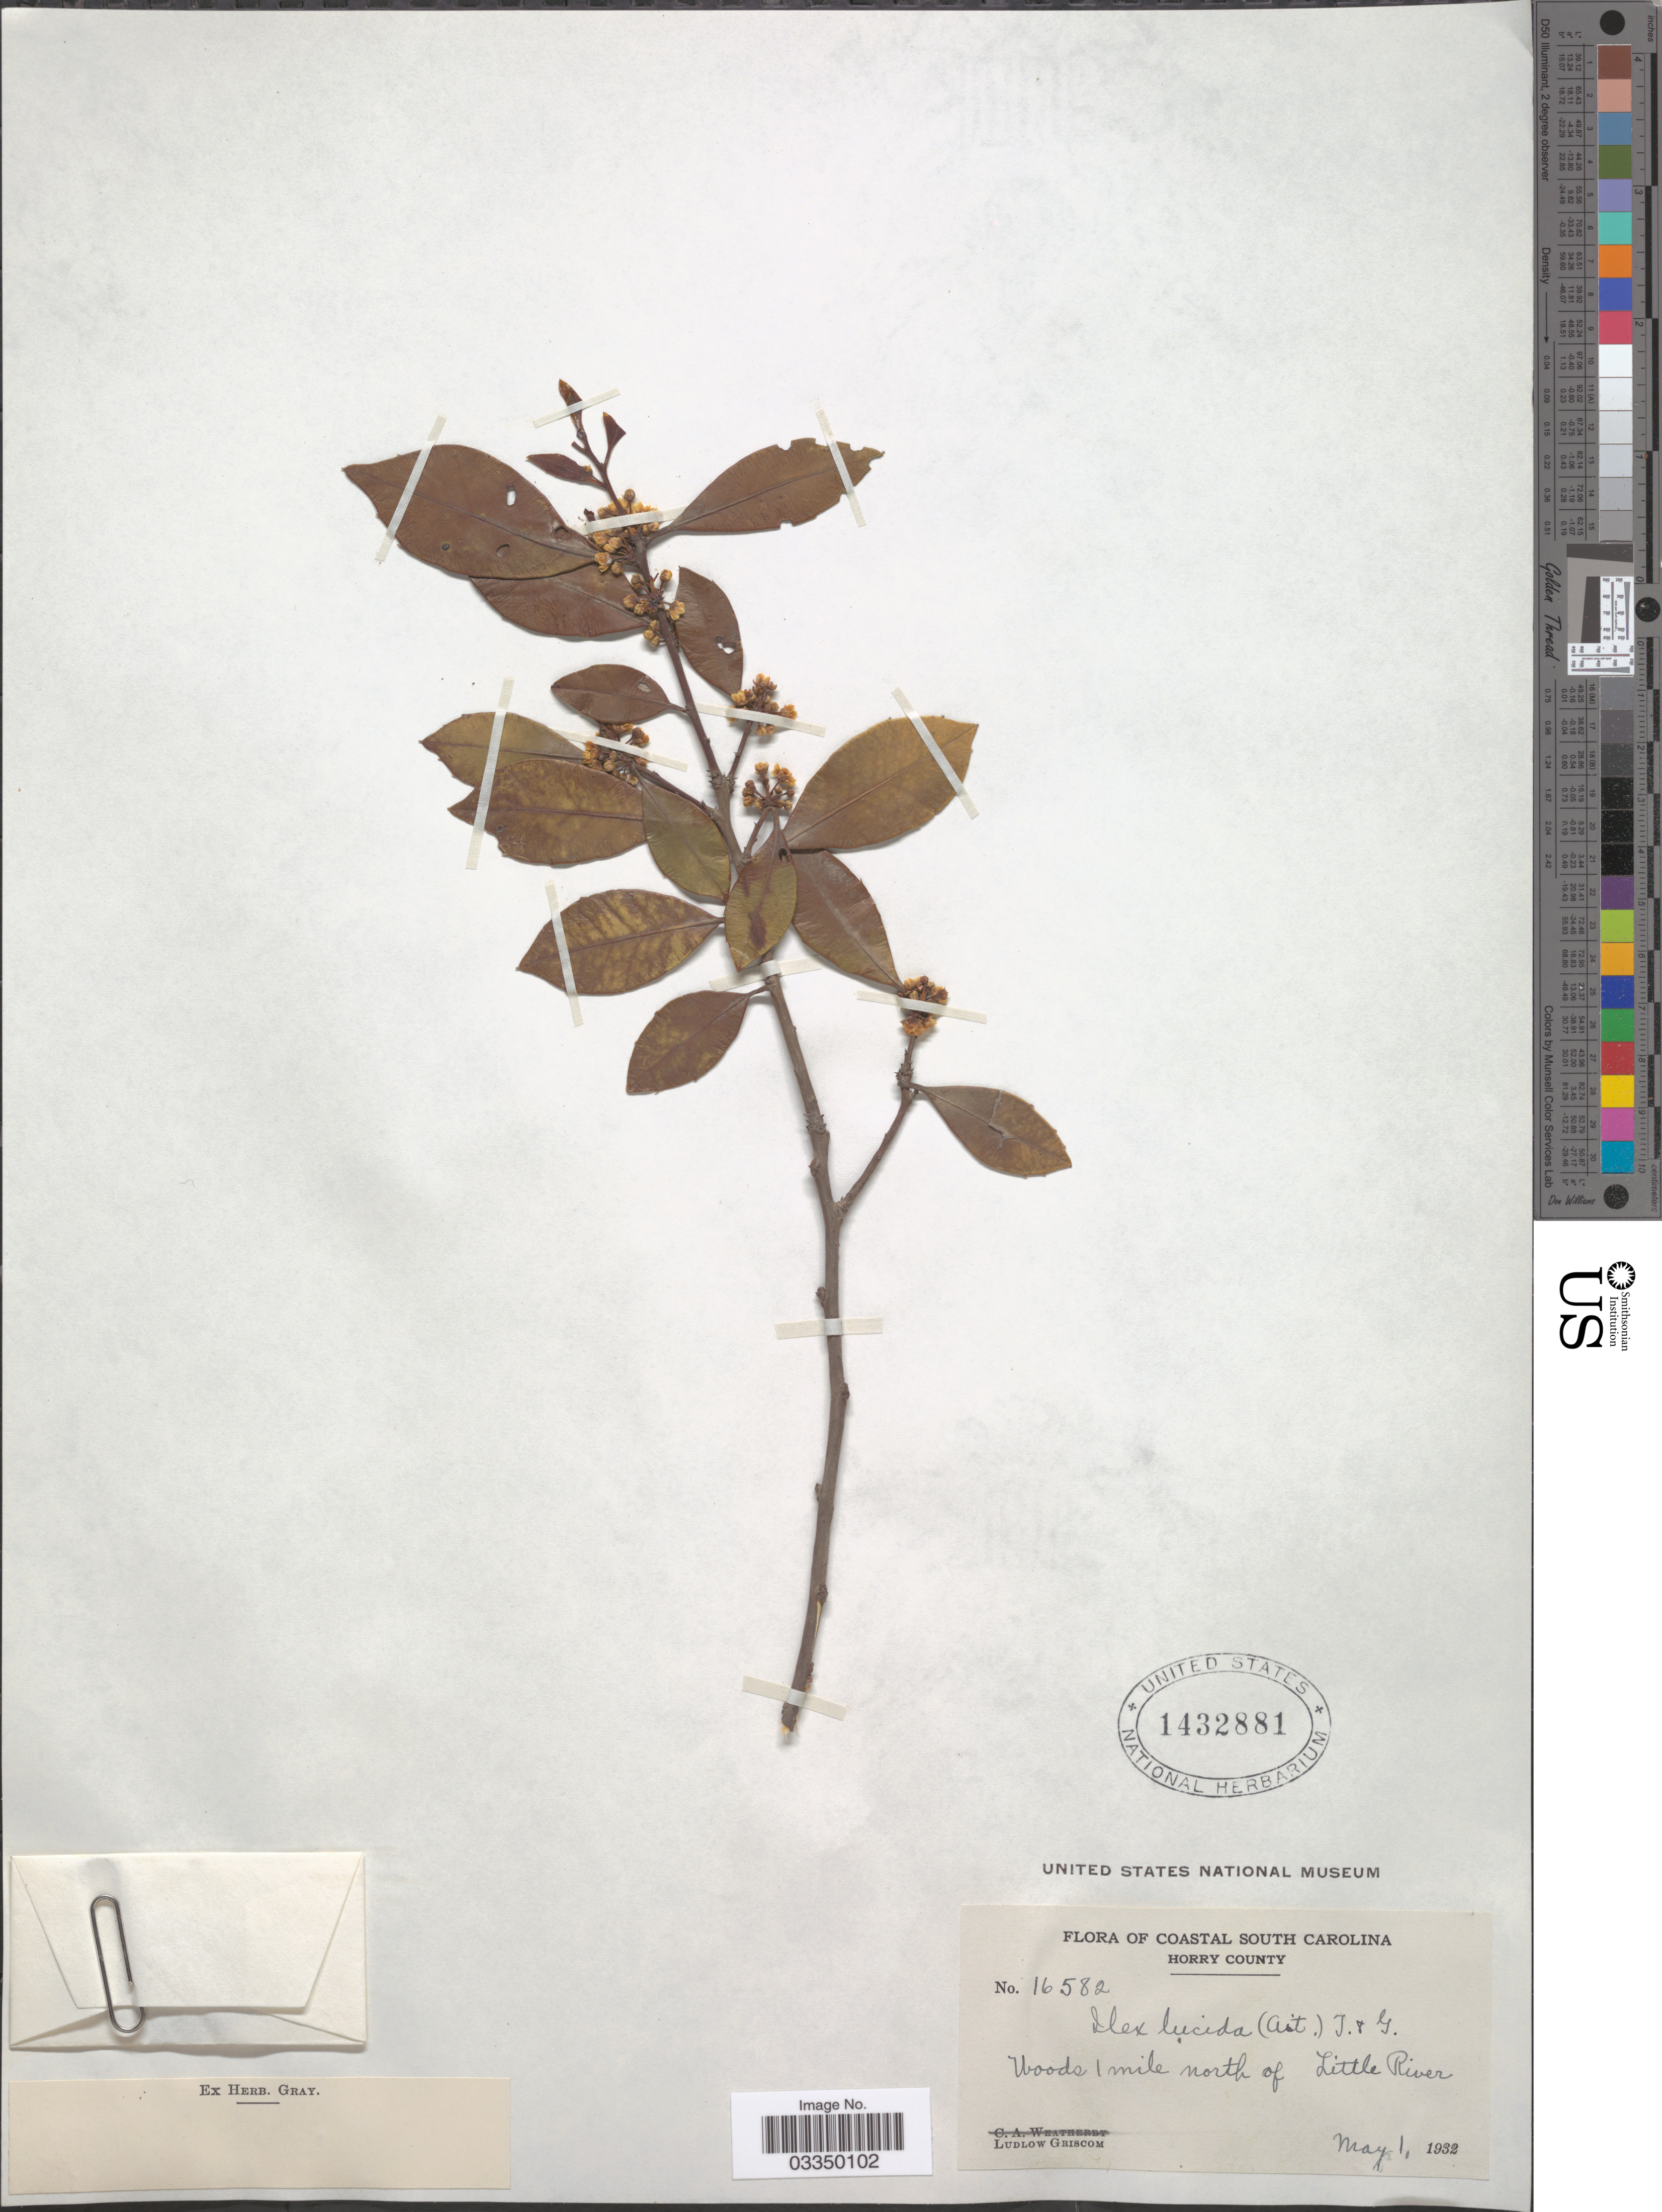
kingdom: Plantae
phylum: Tracheophyta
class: Magnoliopsida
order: Aquifoliales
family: Aquifoliaceae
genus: Ilex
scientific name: Ilex lucida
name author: Torr. & A. Gray ex S. Watson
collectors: L. Griscom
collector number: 16582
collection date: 1932-05-01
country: United States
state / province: South Carolina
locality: Coastal South Carolina. Horry County. Woods 1 mile north of Little River.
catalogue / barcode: US 1432881